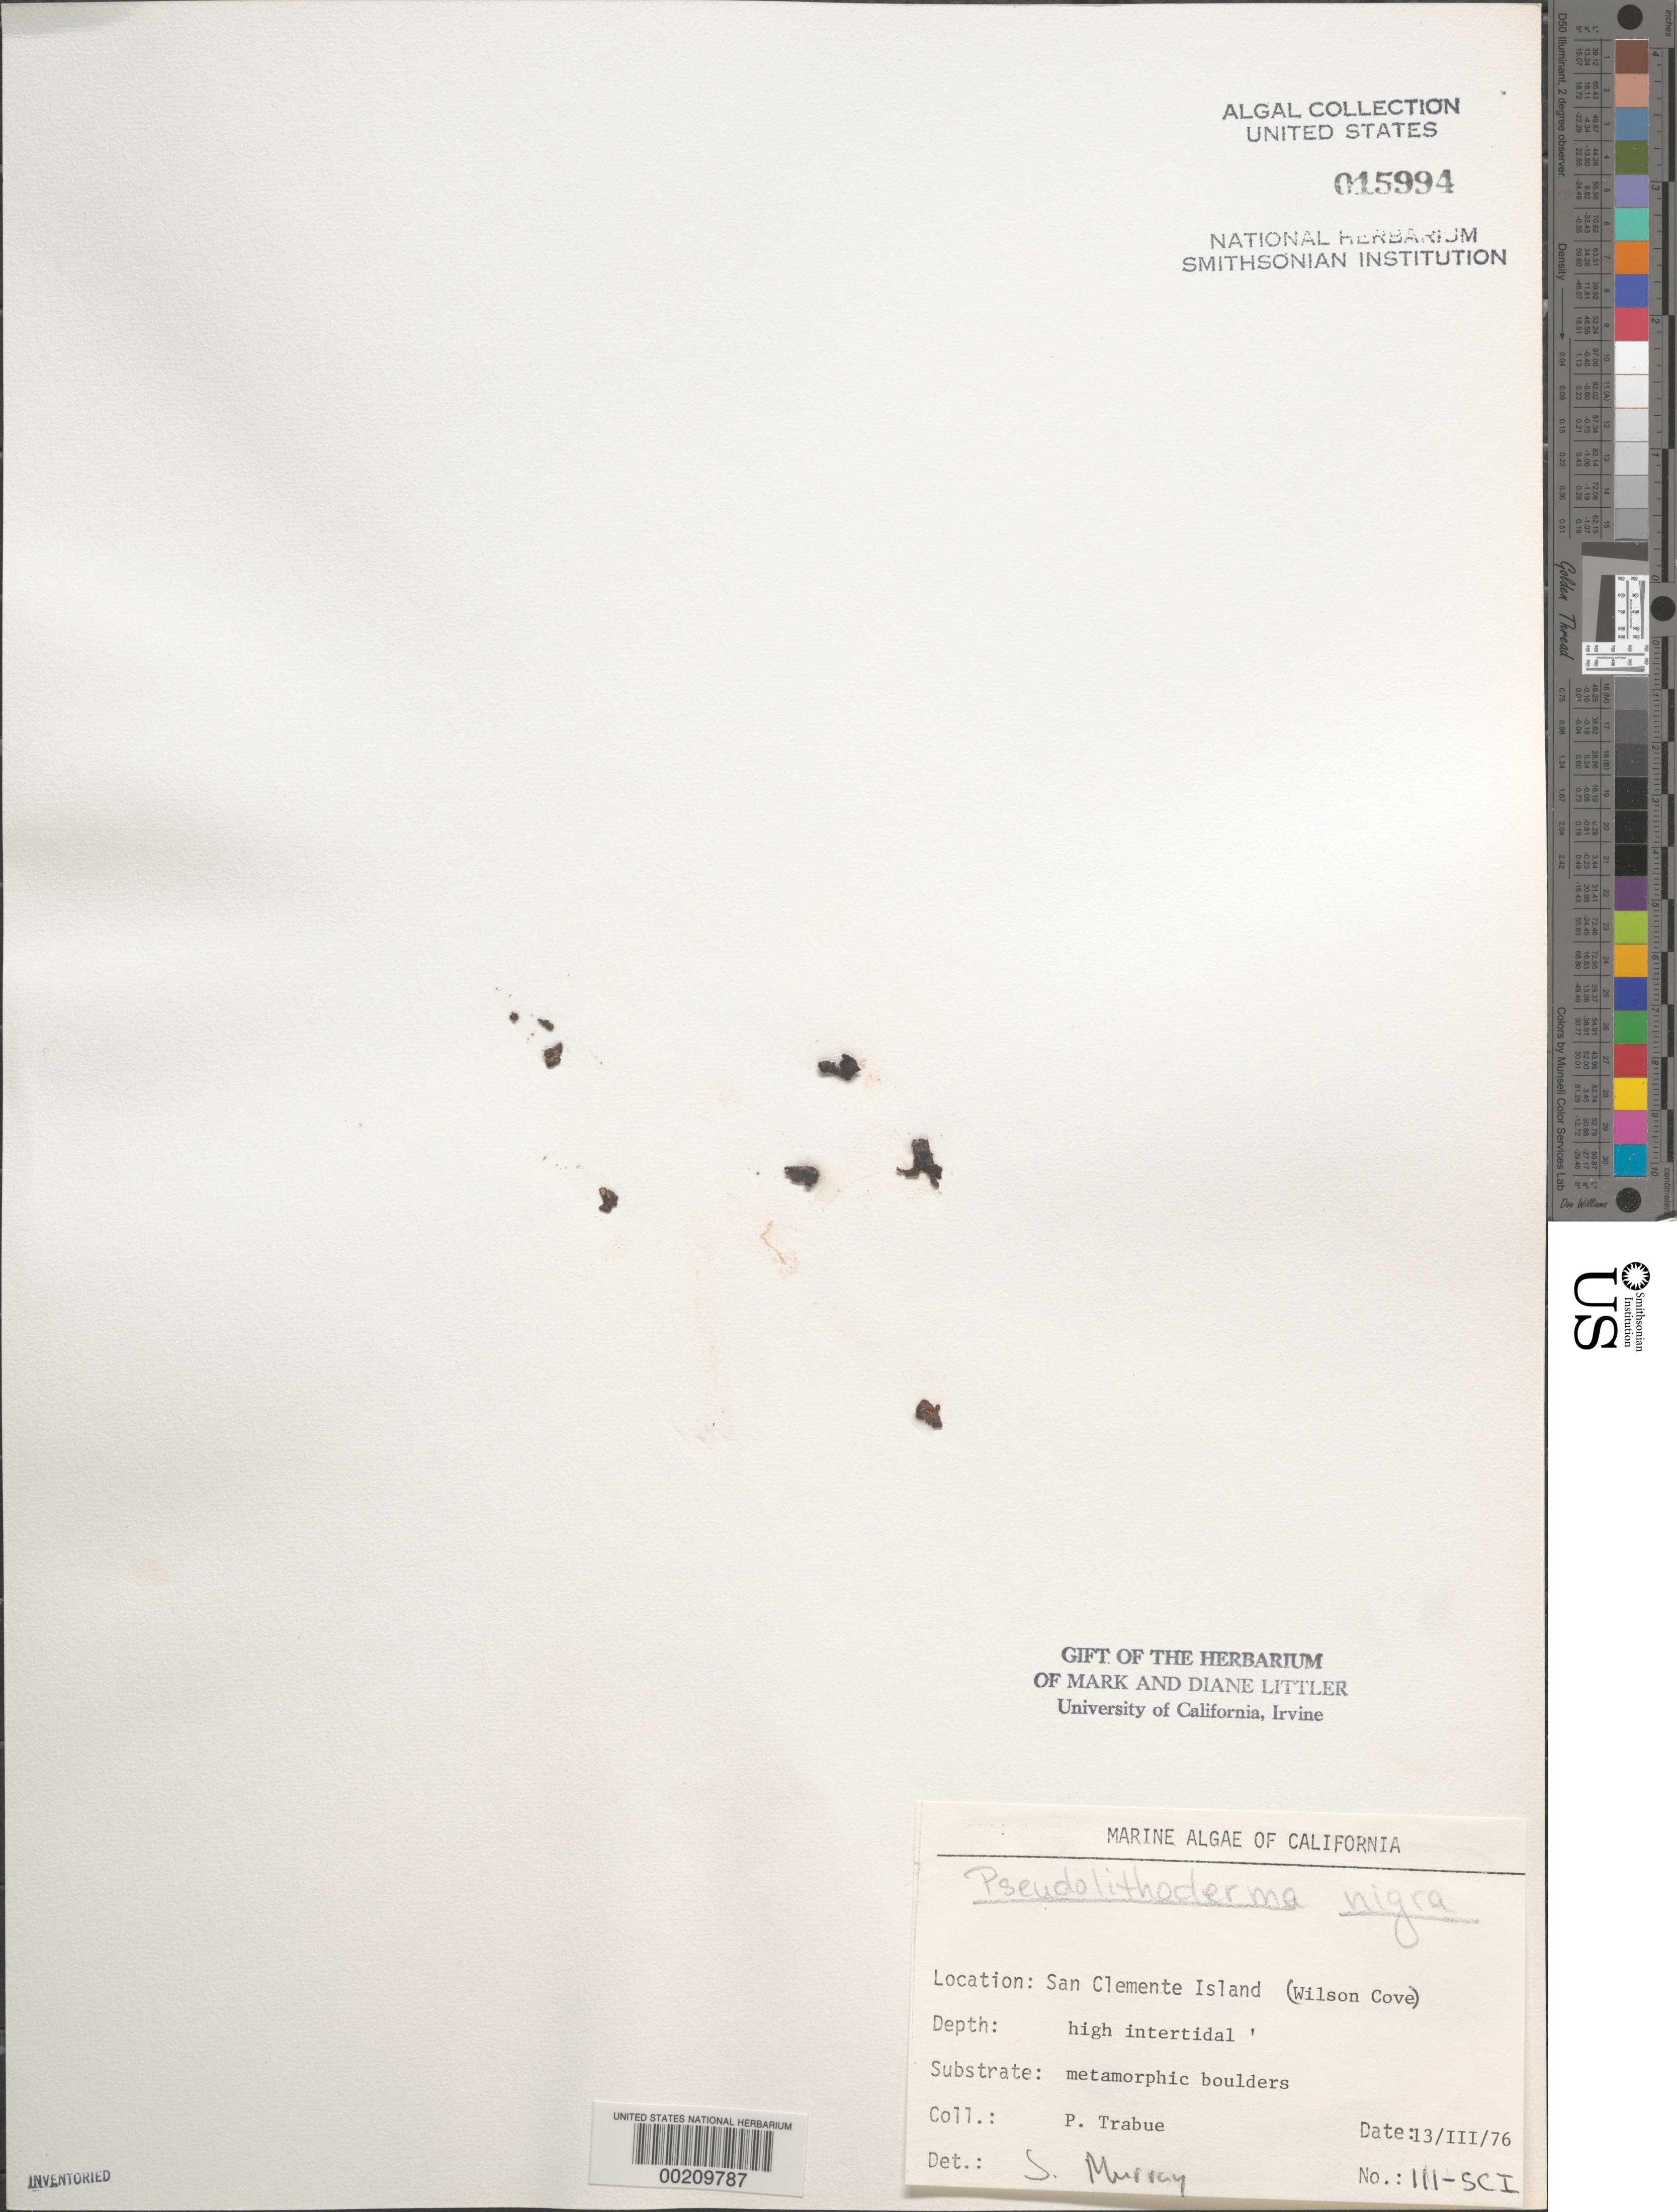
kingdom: Chromista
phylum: Ochrophyta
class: Phaeophyceae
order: Ralfsiales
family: Ralfsiaceae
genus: Pseudolithoderma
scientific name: Pseudolithoderma nigra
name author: Hollenb.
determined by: Murray, S. N.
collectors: P. J. Trabue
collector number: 111-SCI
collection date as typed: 13 Mar 1976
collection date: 1976-03-13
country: United States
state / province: California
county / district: Los Angeles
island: San Clemente Island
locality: Wilson Cove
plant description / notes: BLM-SOCALBIGHT Rocky Intertidal Survey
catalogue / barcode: US 15994